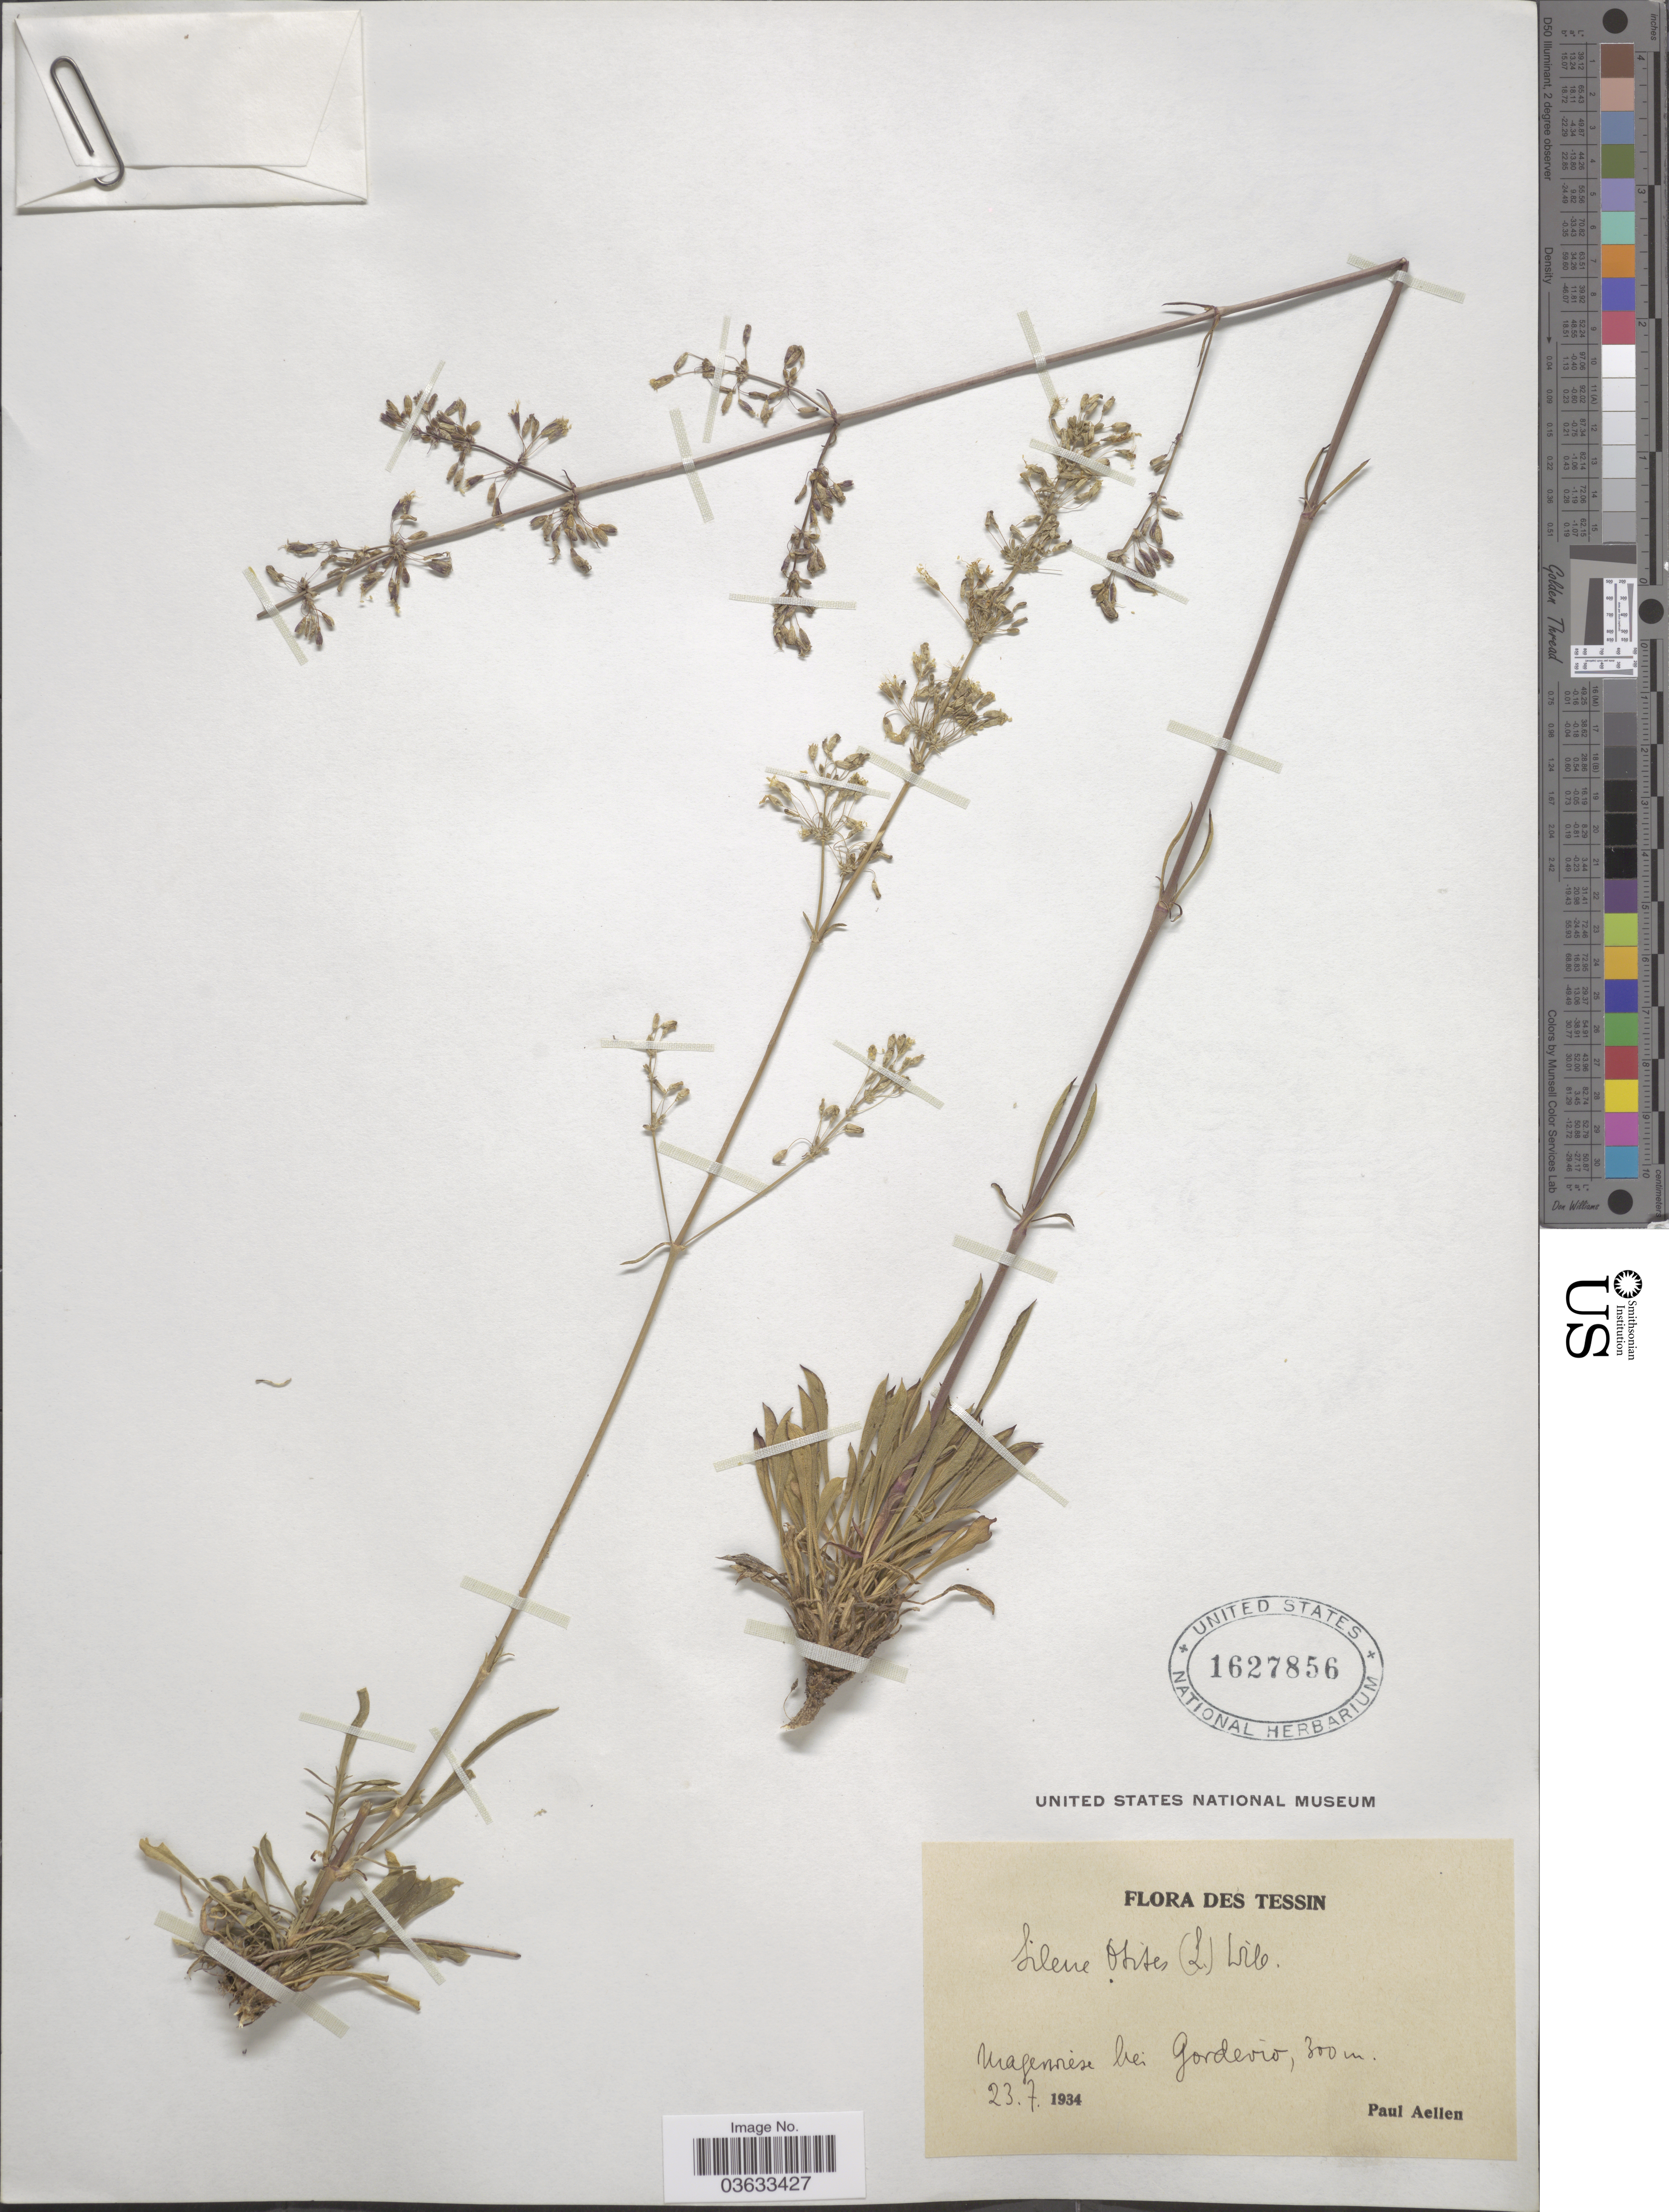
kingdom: Plantae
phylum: Tracheophyta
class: Magnoliopsida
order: Caryophyllales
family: Caryophyllaceae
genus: Silene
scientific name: Silene otites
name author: (L.) Wibel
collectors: P. Aellen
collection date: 1934-07-23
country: Switzerland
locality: Tessin. Magenriese bei Gordevio.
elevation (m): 300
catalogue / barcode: US 1627856